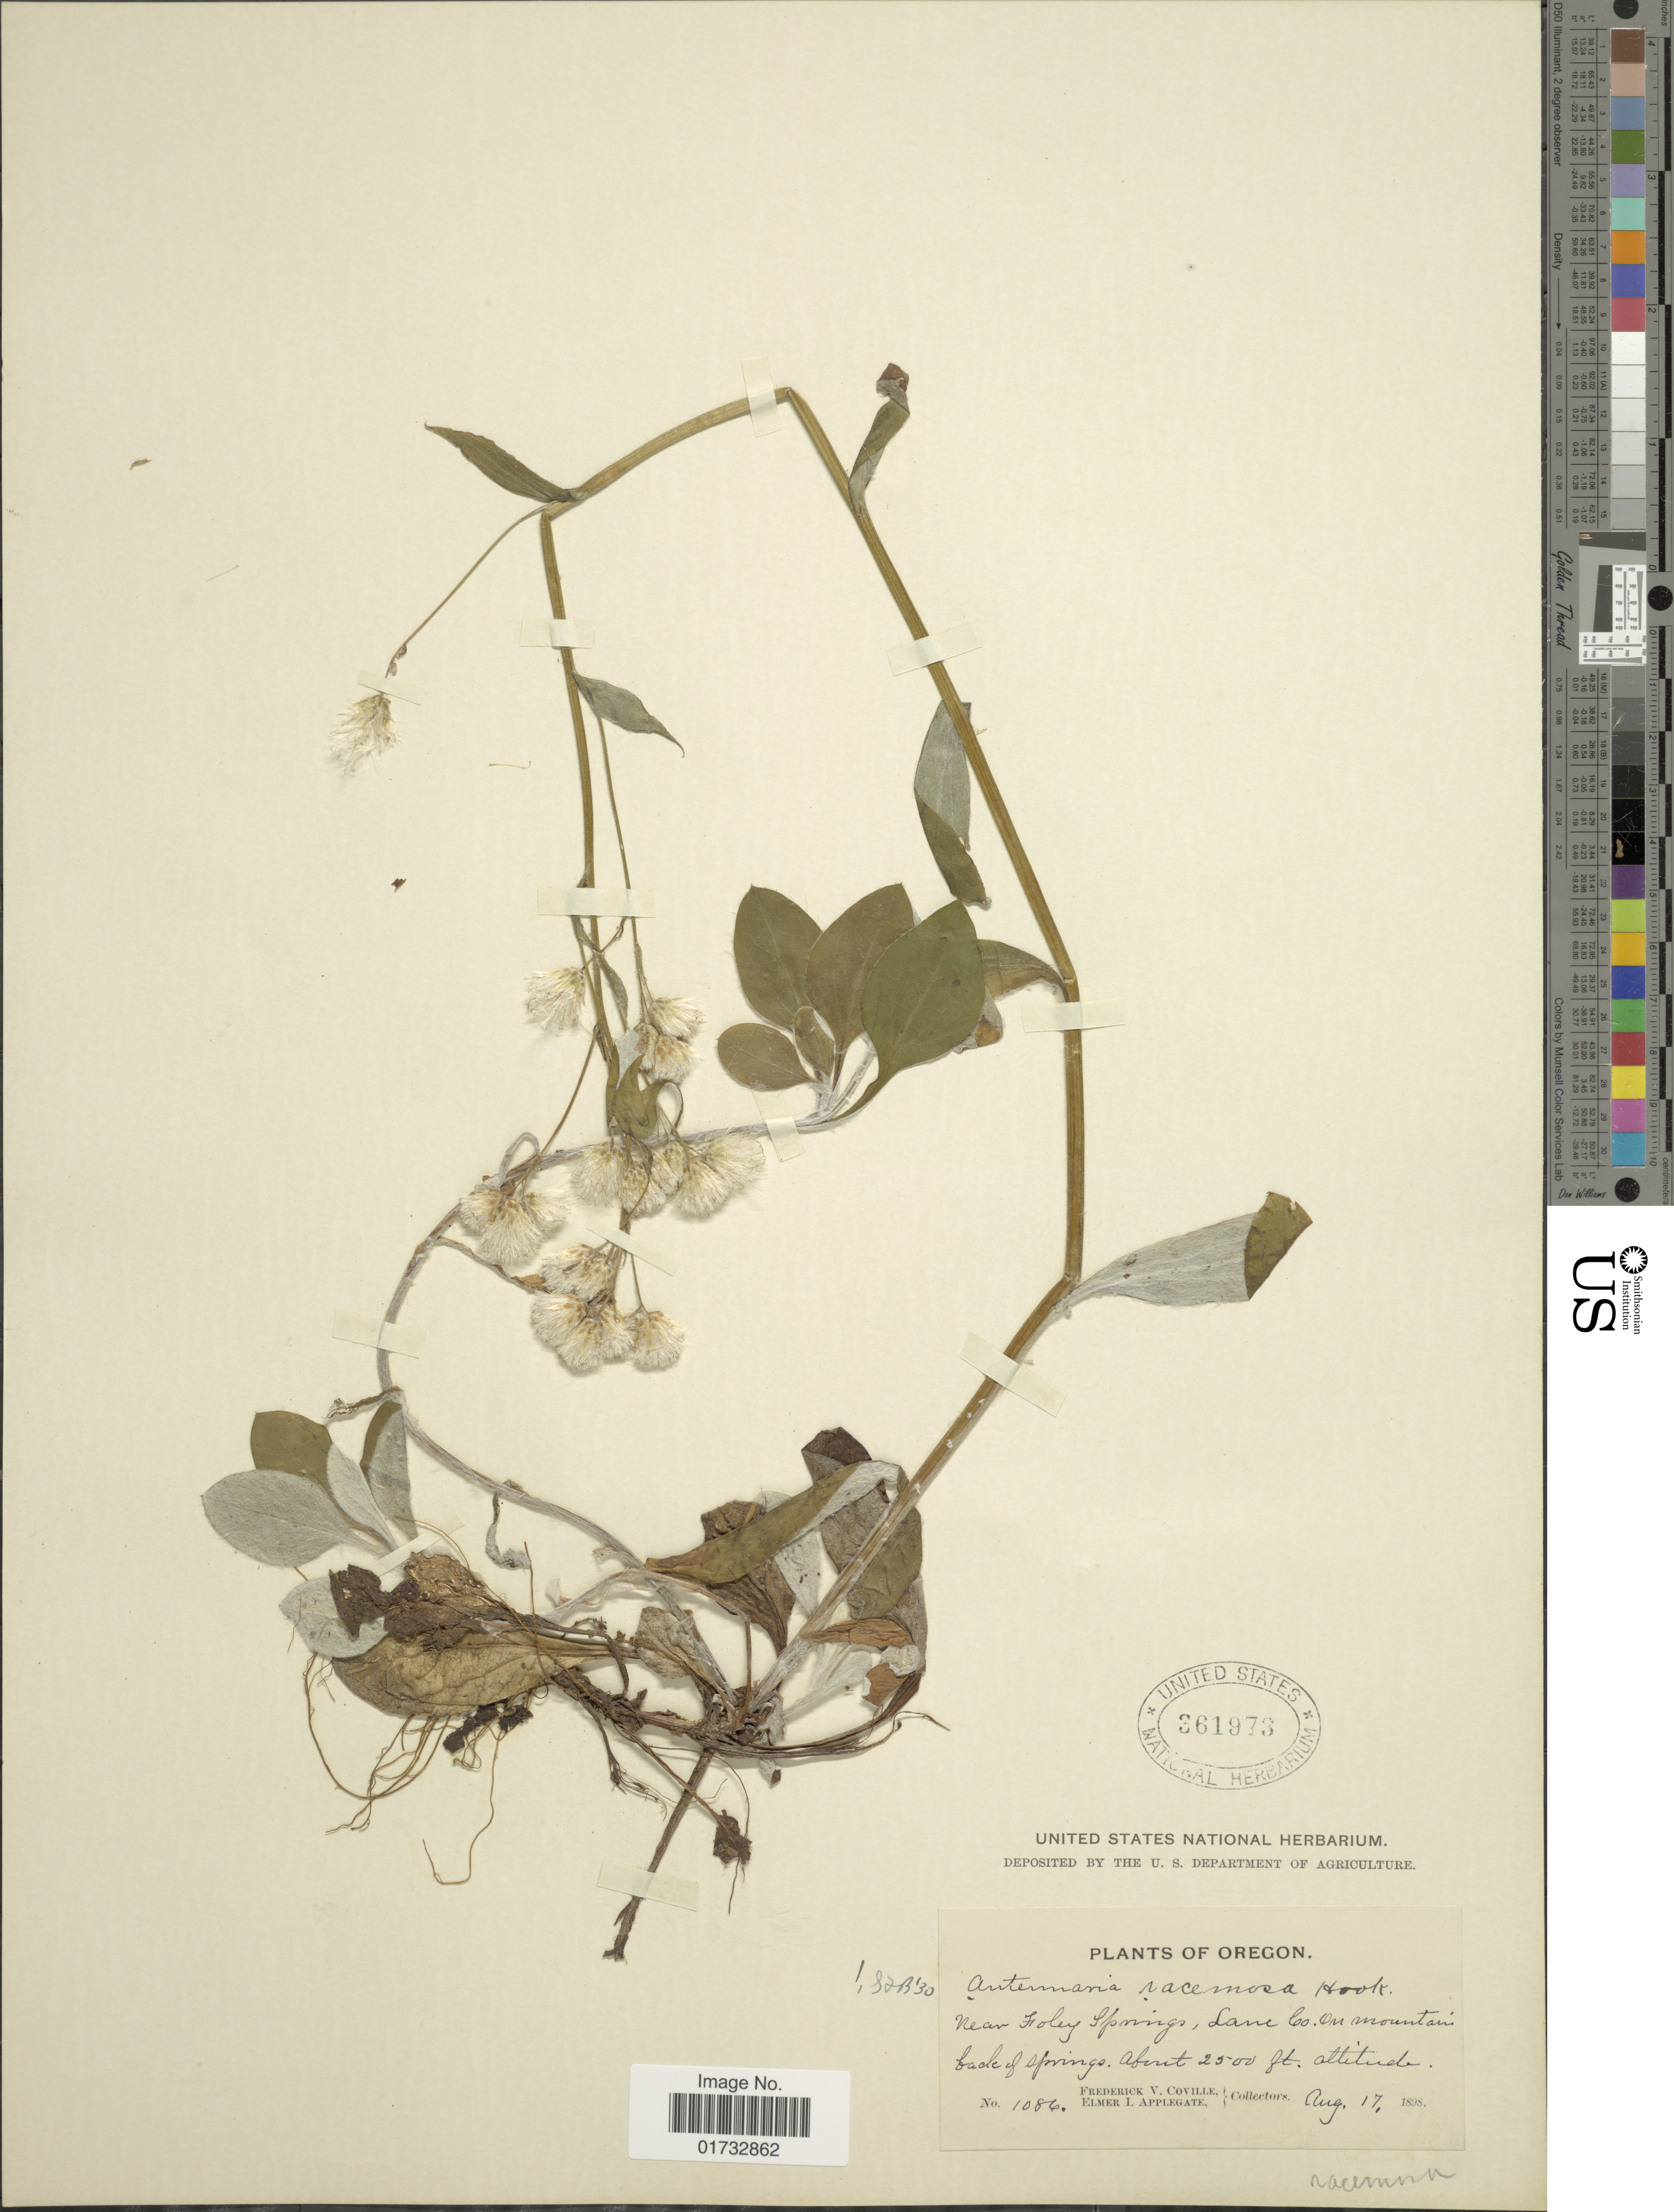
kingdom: Plantae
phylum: Tracheophyta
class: Magnoliopsida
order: Asterales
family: Asteraceae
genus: Antennaria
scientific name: Antennaria racemosa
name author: Hook.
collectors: F. V. Coville & E. I. Applegate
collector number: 1086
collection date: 1898-08-17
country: United States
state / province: Oregon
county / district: Lane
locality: Near Foley Springs, Lane Co. on mountain back of springs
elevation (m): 762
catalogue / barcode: US 361973